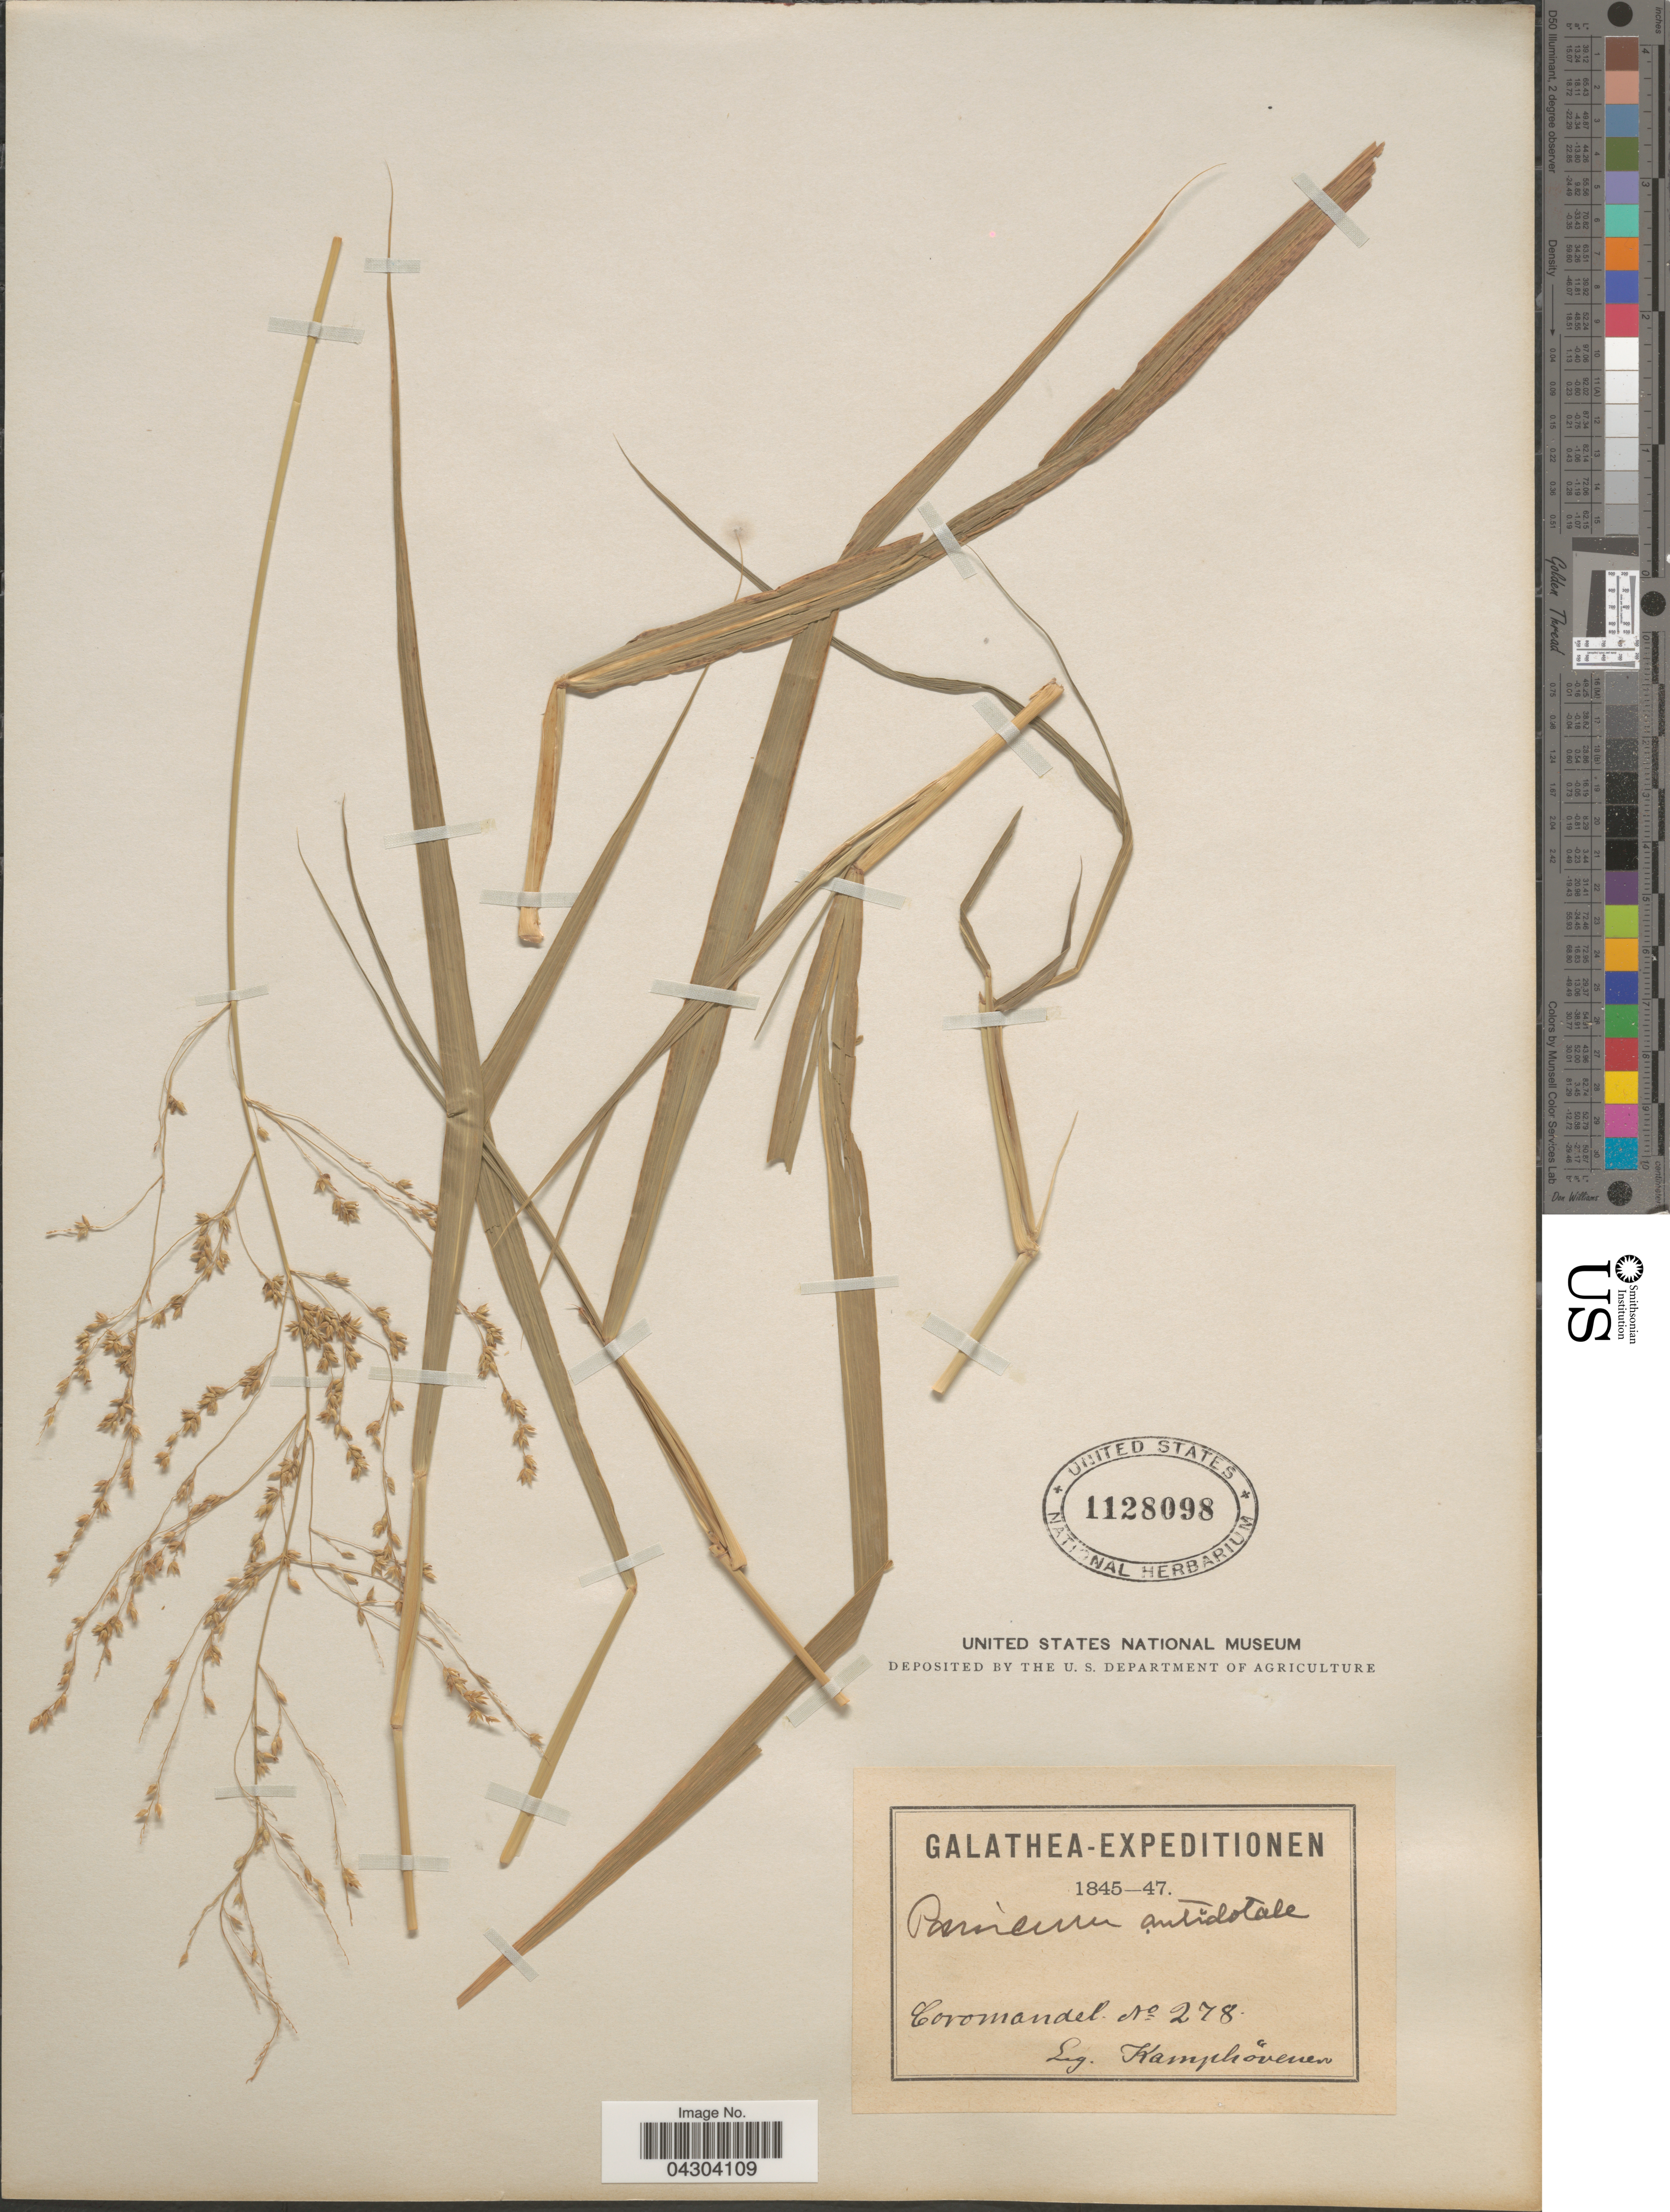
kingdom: Plantae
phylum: Tracheophyta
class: Liliopsida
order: Poales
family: Poaceae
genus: Panicum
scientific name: Panicum antidotale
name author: Retz.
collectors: B. Kamphövener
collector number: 278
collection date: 1845/1847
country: India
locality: Galathea-Expeditionen 1845-47. Coromandel.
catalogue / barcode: US 1128098